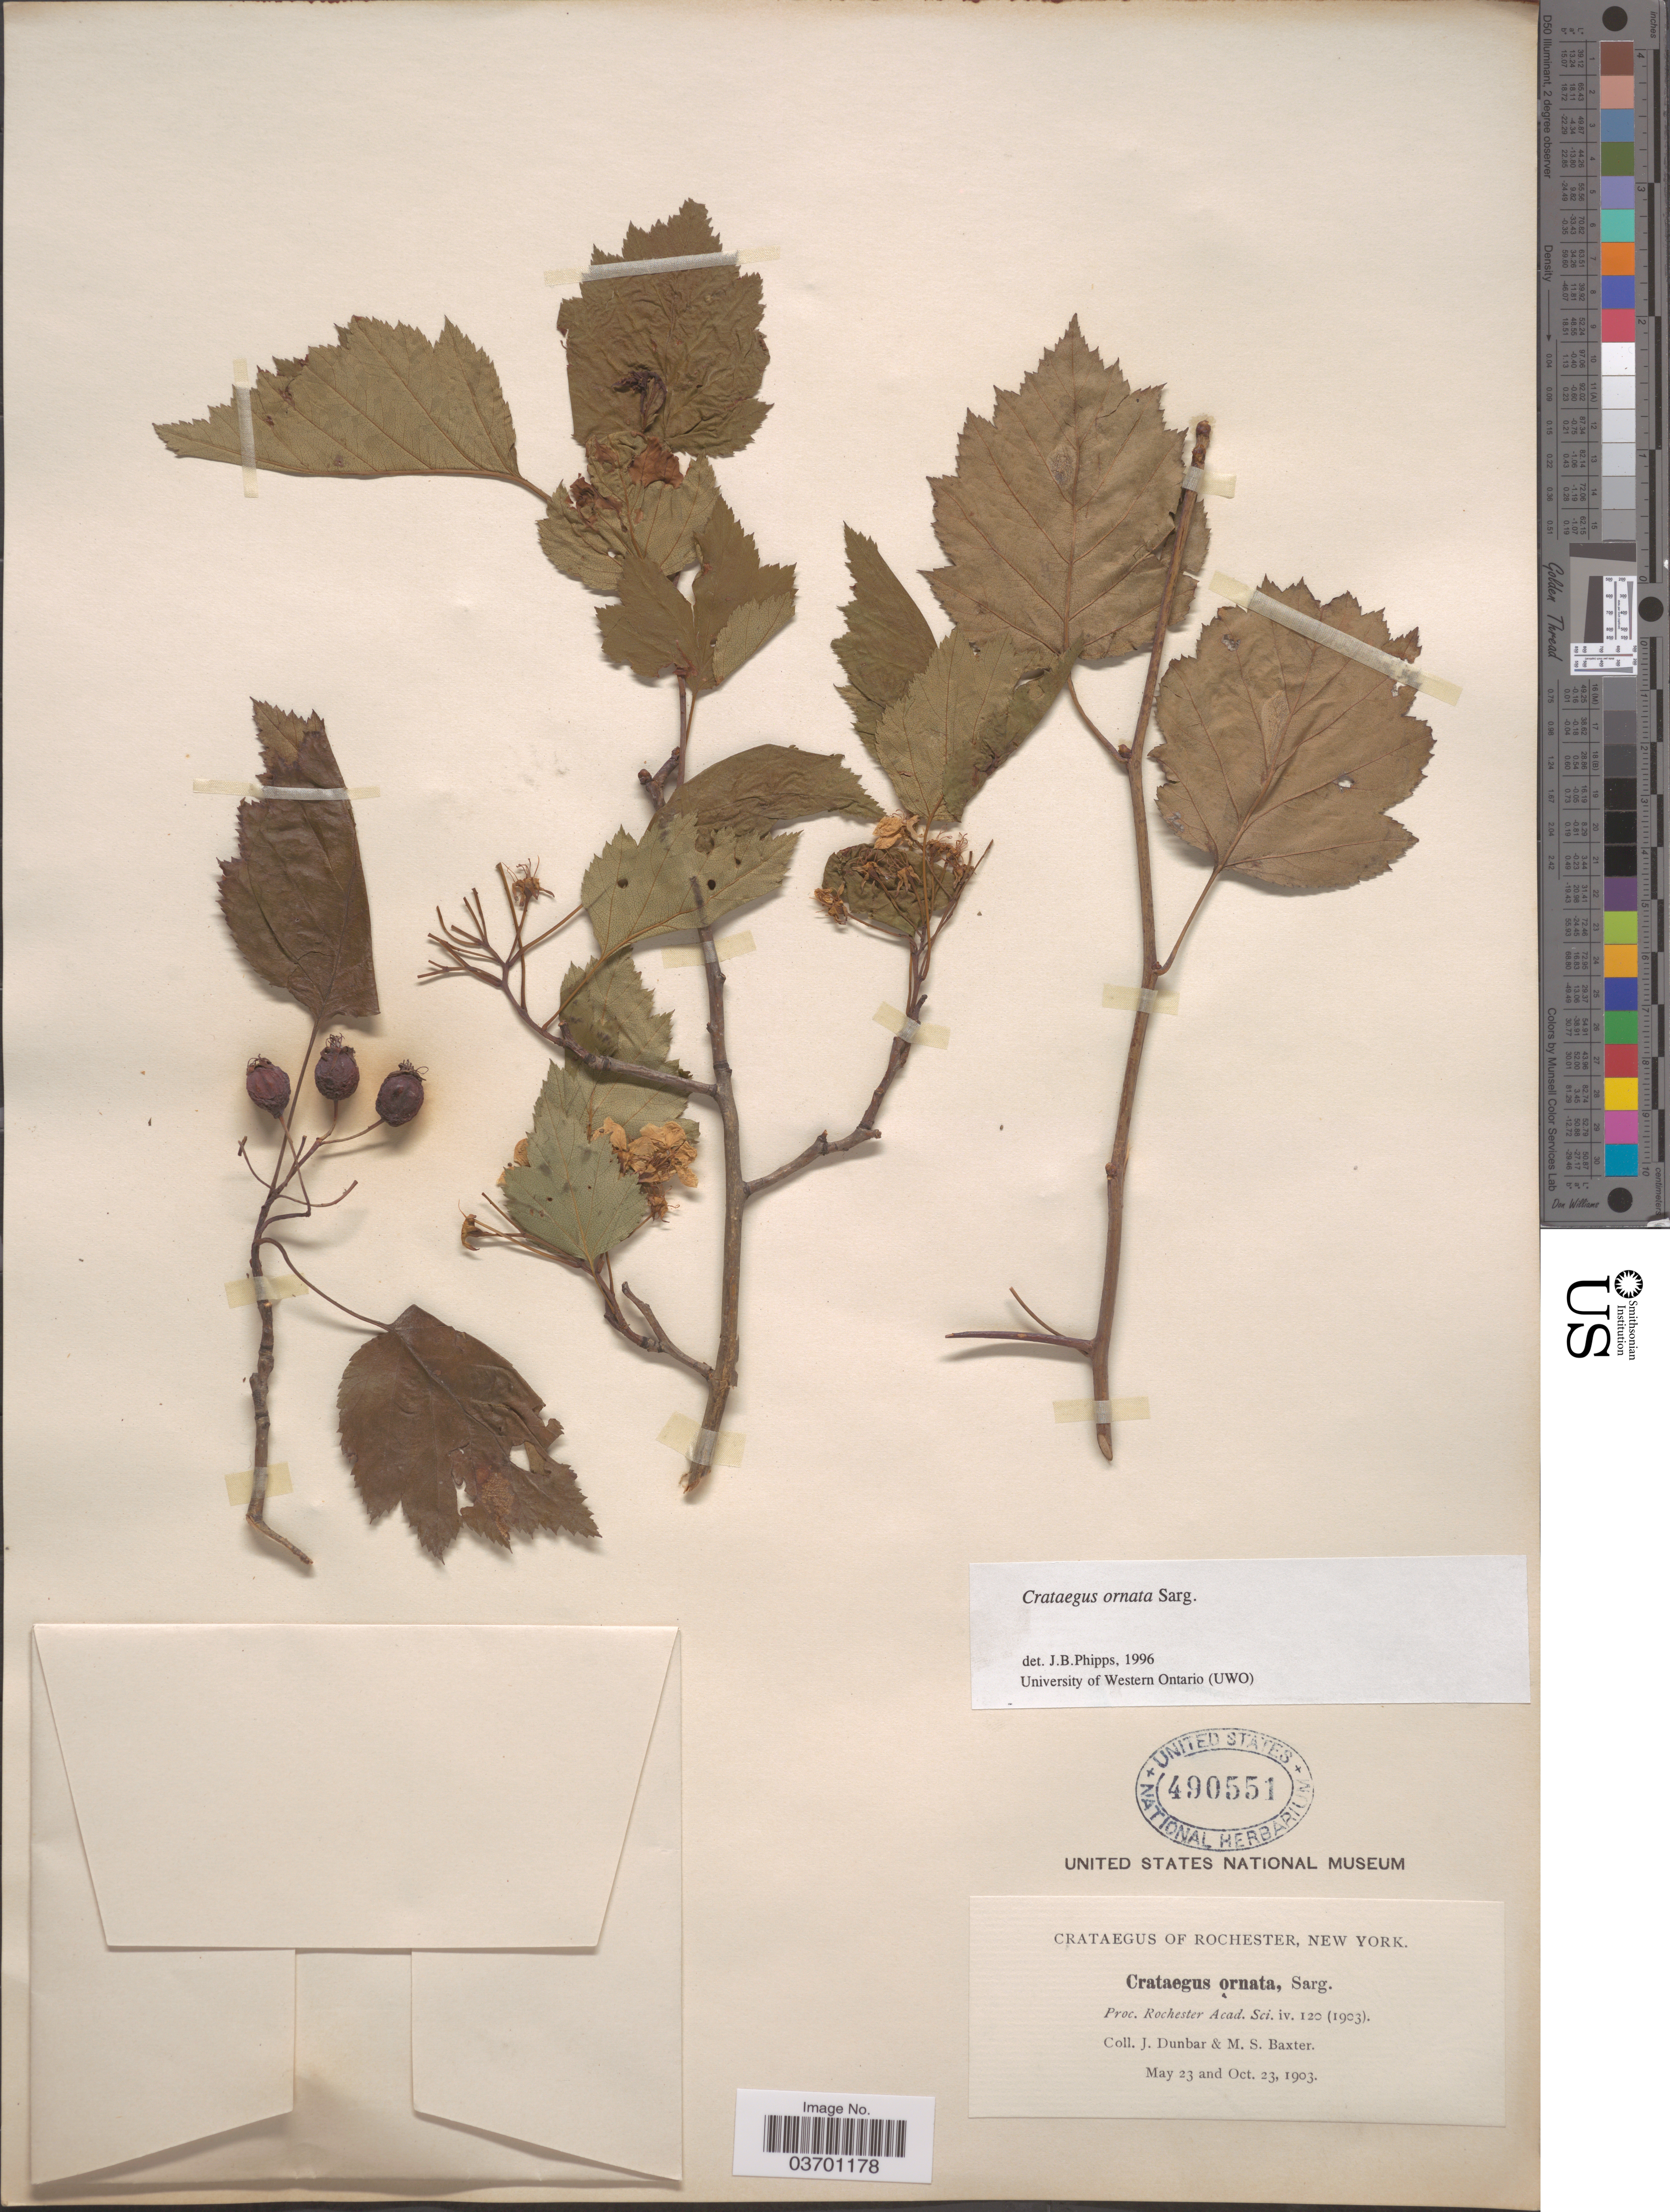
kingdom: Plantae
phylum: Tracheophyta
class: Magnoliopsida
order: Rosales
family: Rosaceae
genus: Crataegus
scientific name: Crataegus ornata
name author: Sarg.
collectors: J. Dunbar & M. Baxter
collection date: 1903-05-23/1903-10-23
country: United States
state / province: New York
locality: Rochester.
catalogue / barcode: US 490551